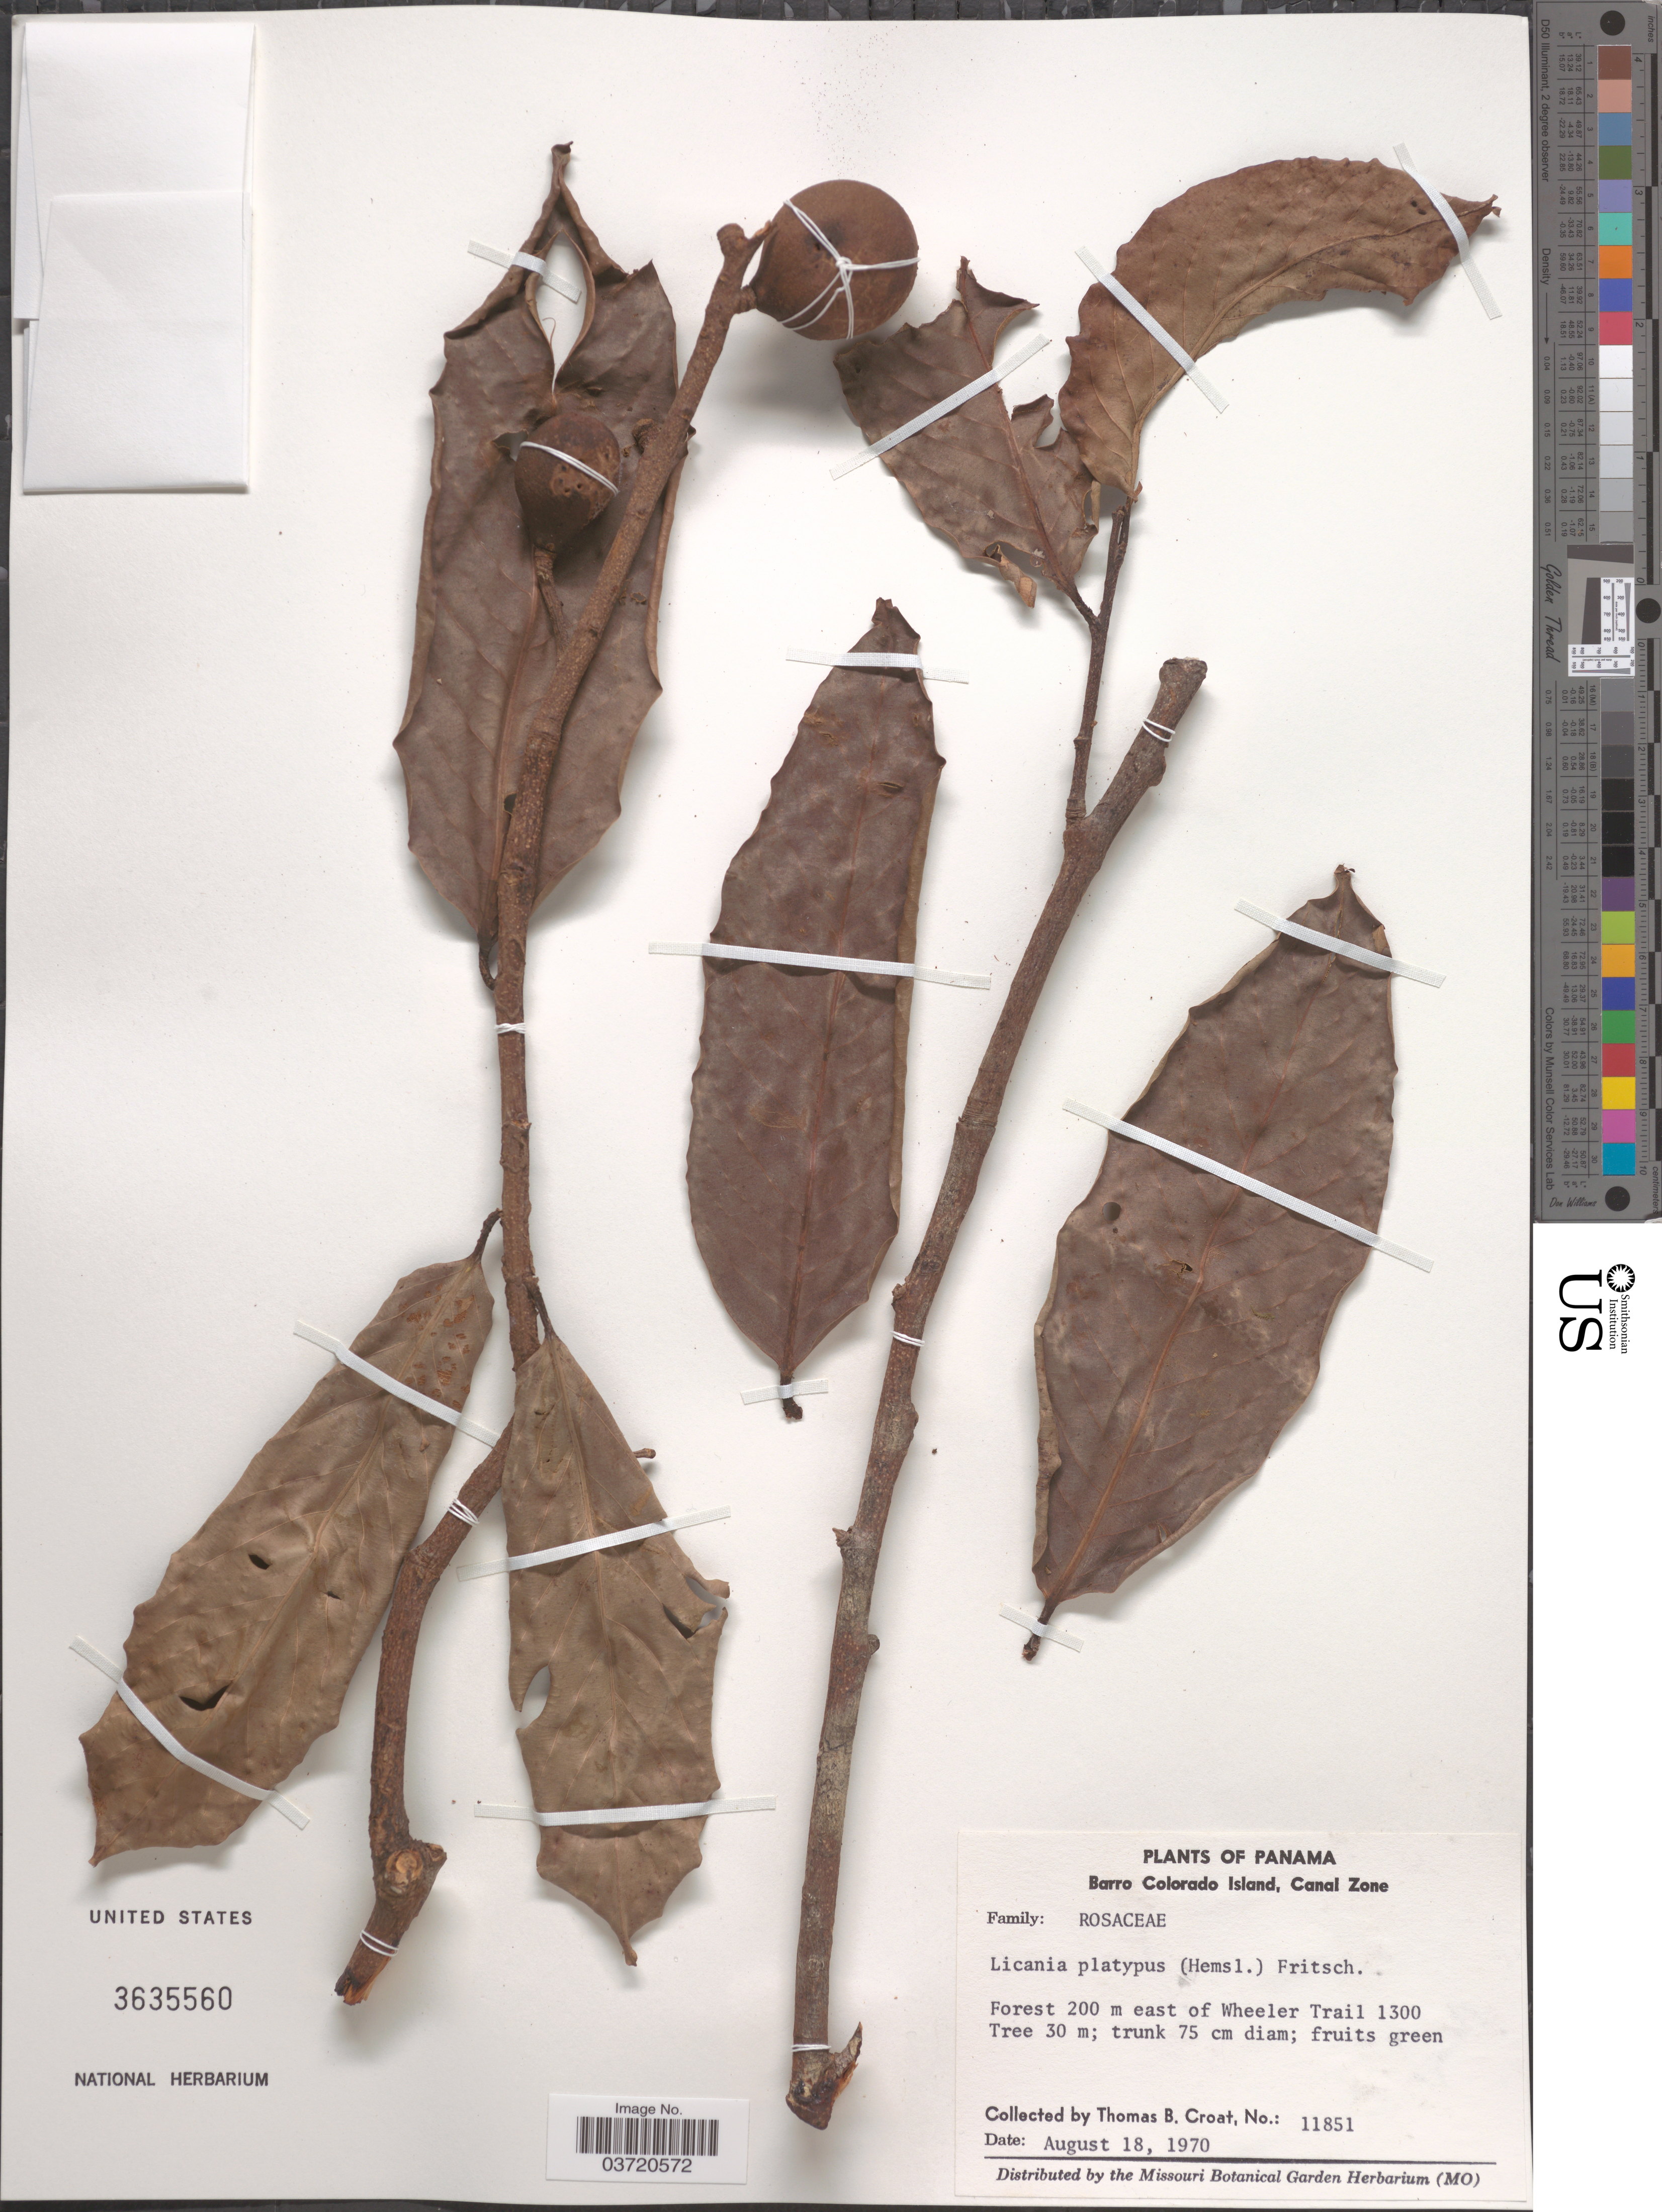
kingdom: Plantae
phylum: Tracheophyta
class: Magnoliopsida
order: Malpighiales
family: Chrysobalanaceae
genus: Licania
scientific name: Licania platypus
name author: (Hemsl.) Fritsch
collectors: T. B. Croat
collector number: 11851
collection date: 1970-08-18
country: Panama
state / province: Panamá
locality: Barro Colorado Island, Canal Zone. East of Wheeler Trail 1300.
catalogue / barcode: US 3635560